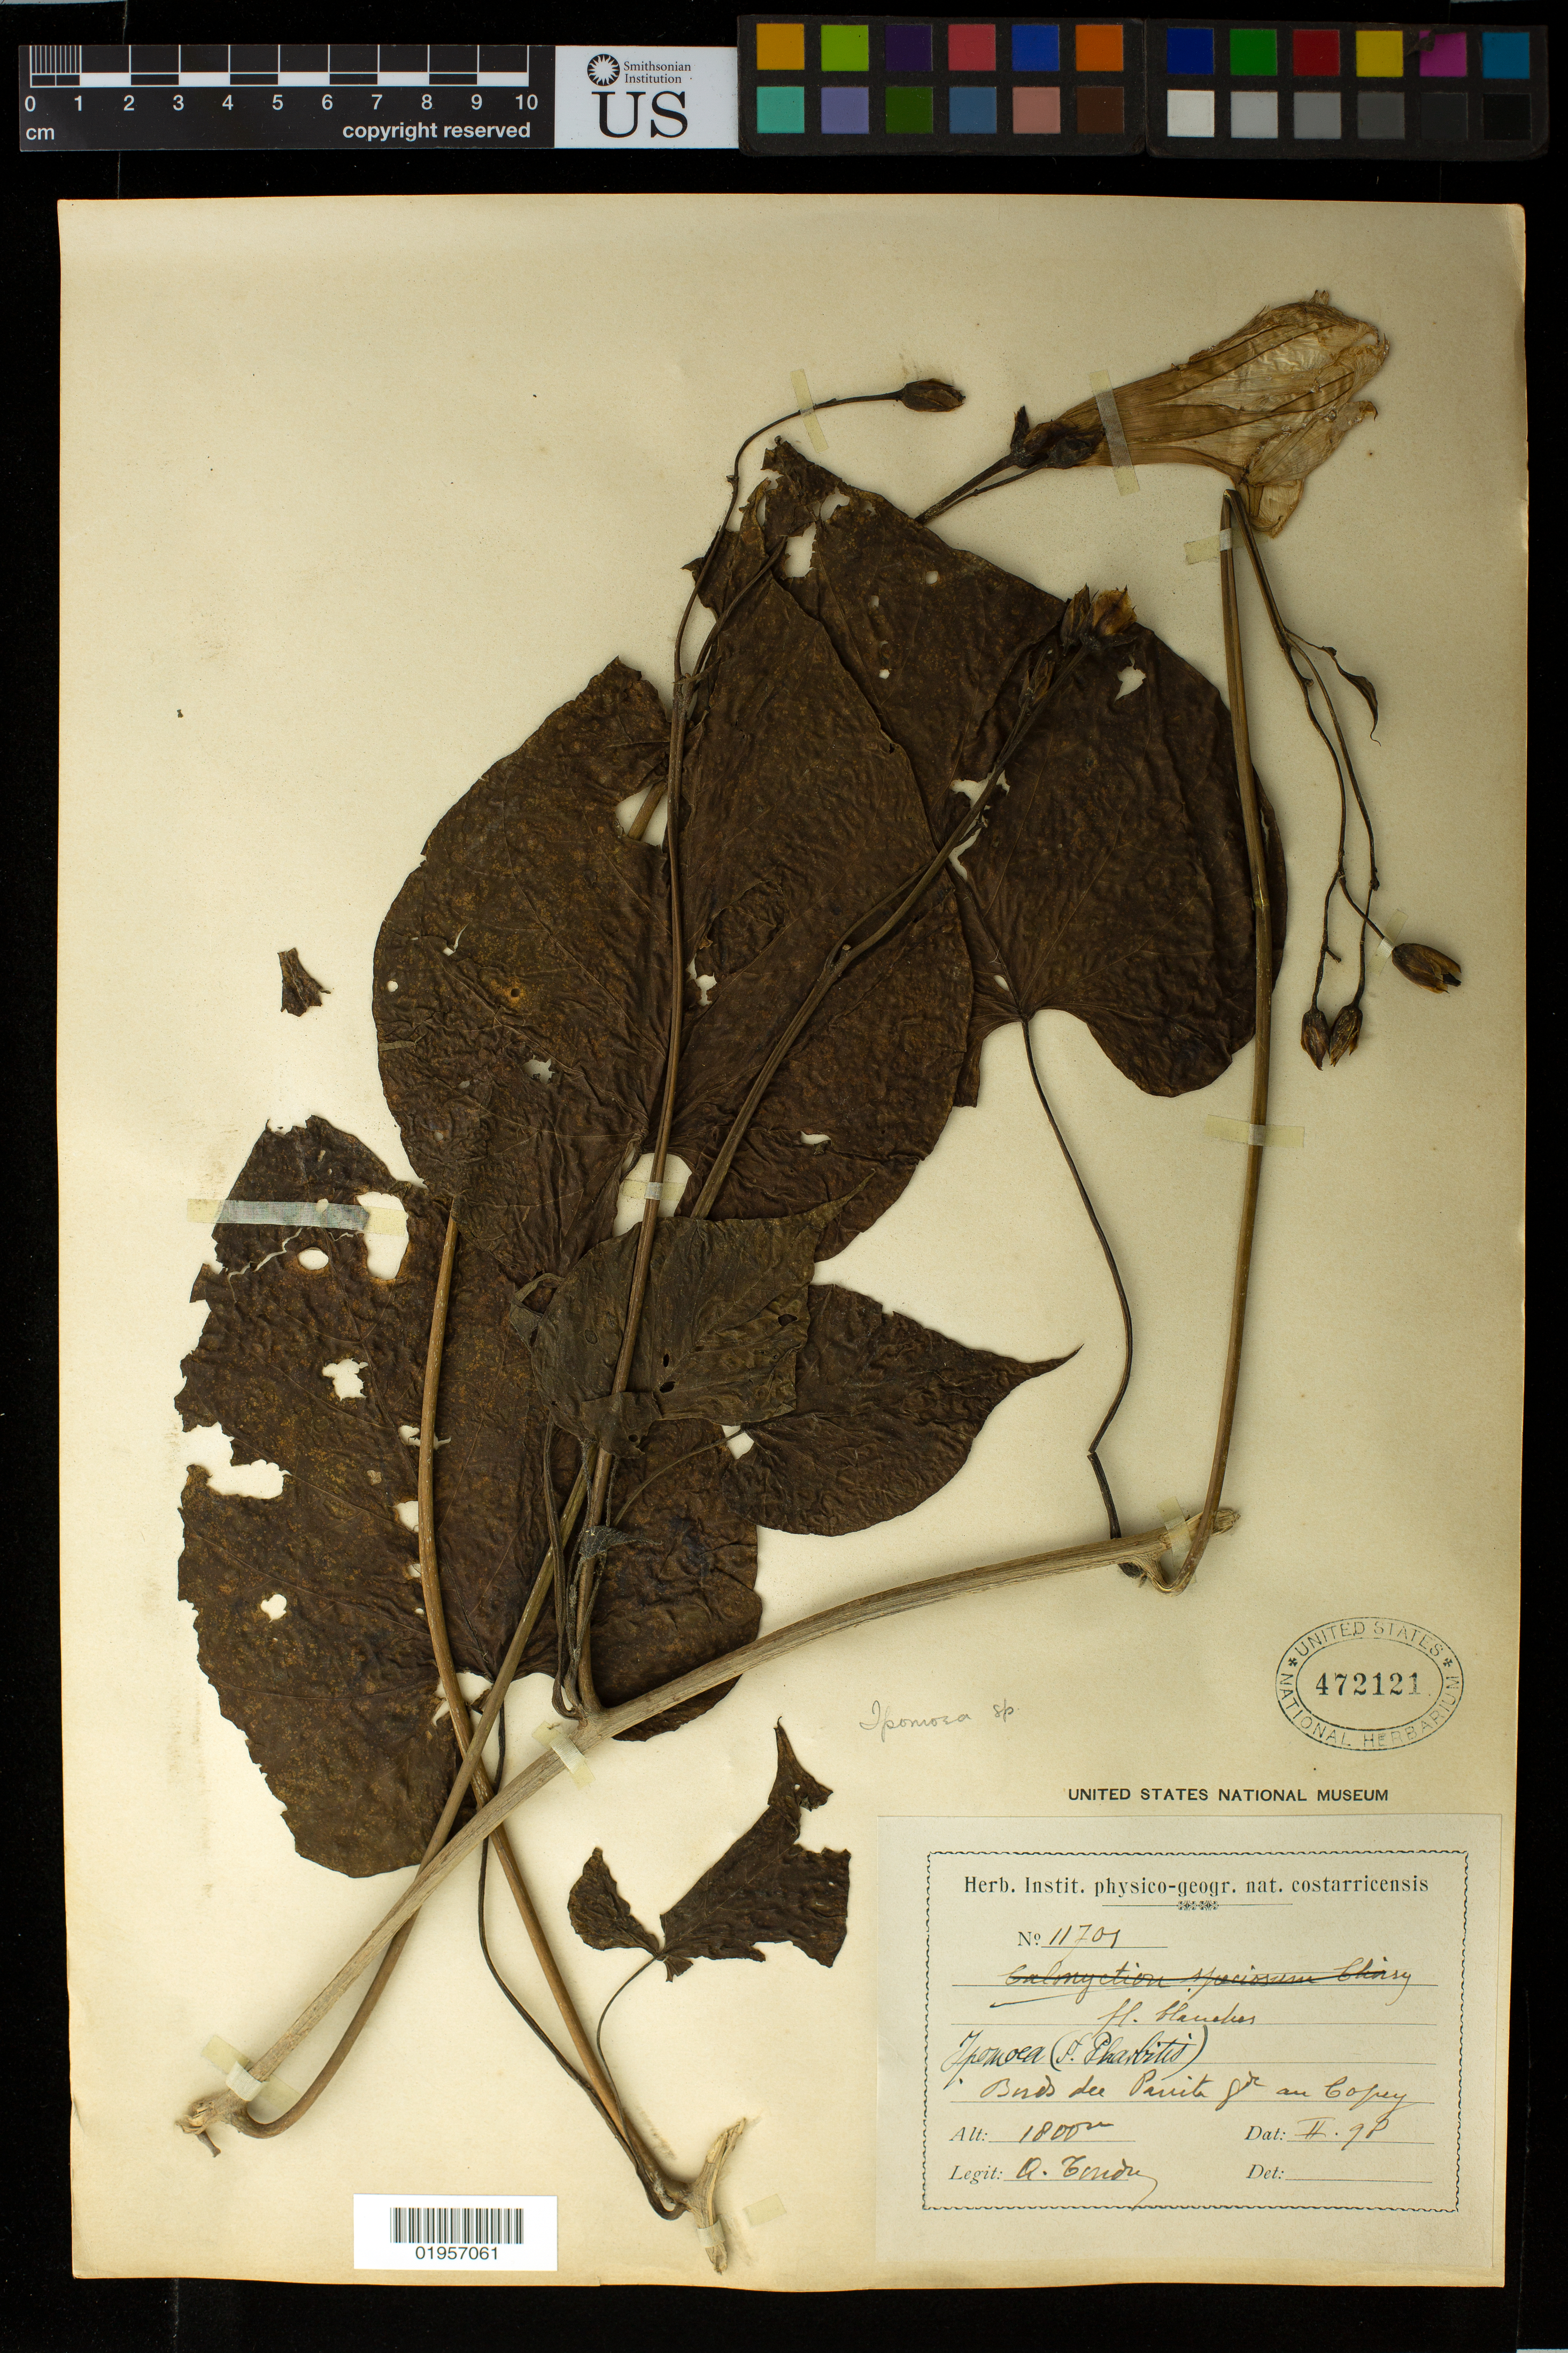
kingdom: Plantae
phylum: Tracheophyta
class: Magnoliopsida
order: Solanales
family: Convolvulaceae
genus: Ipomoea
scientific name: Ipomoea chiriquiensis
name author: Standl. in Woodson & Schery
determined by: Austin, D. F.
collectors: A. Tonduz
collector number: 11701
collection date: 1898-02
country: Costa Rica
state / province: San José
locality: Bords du Parrita Grande au Copey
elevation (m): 1800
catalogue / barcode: US 472121